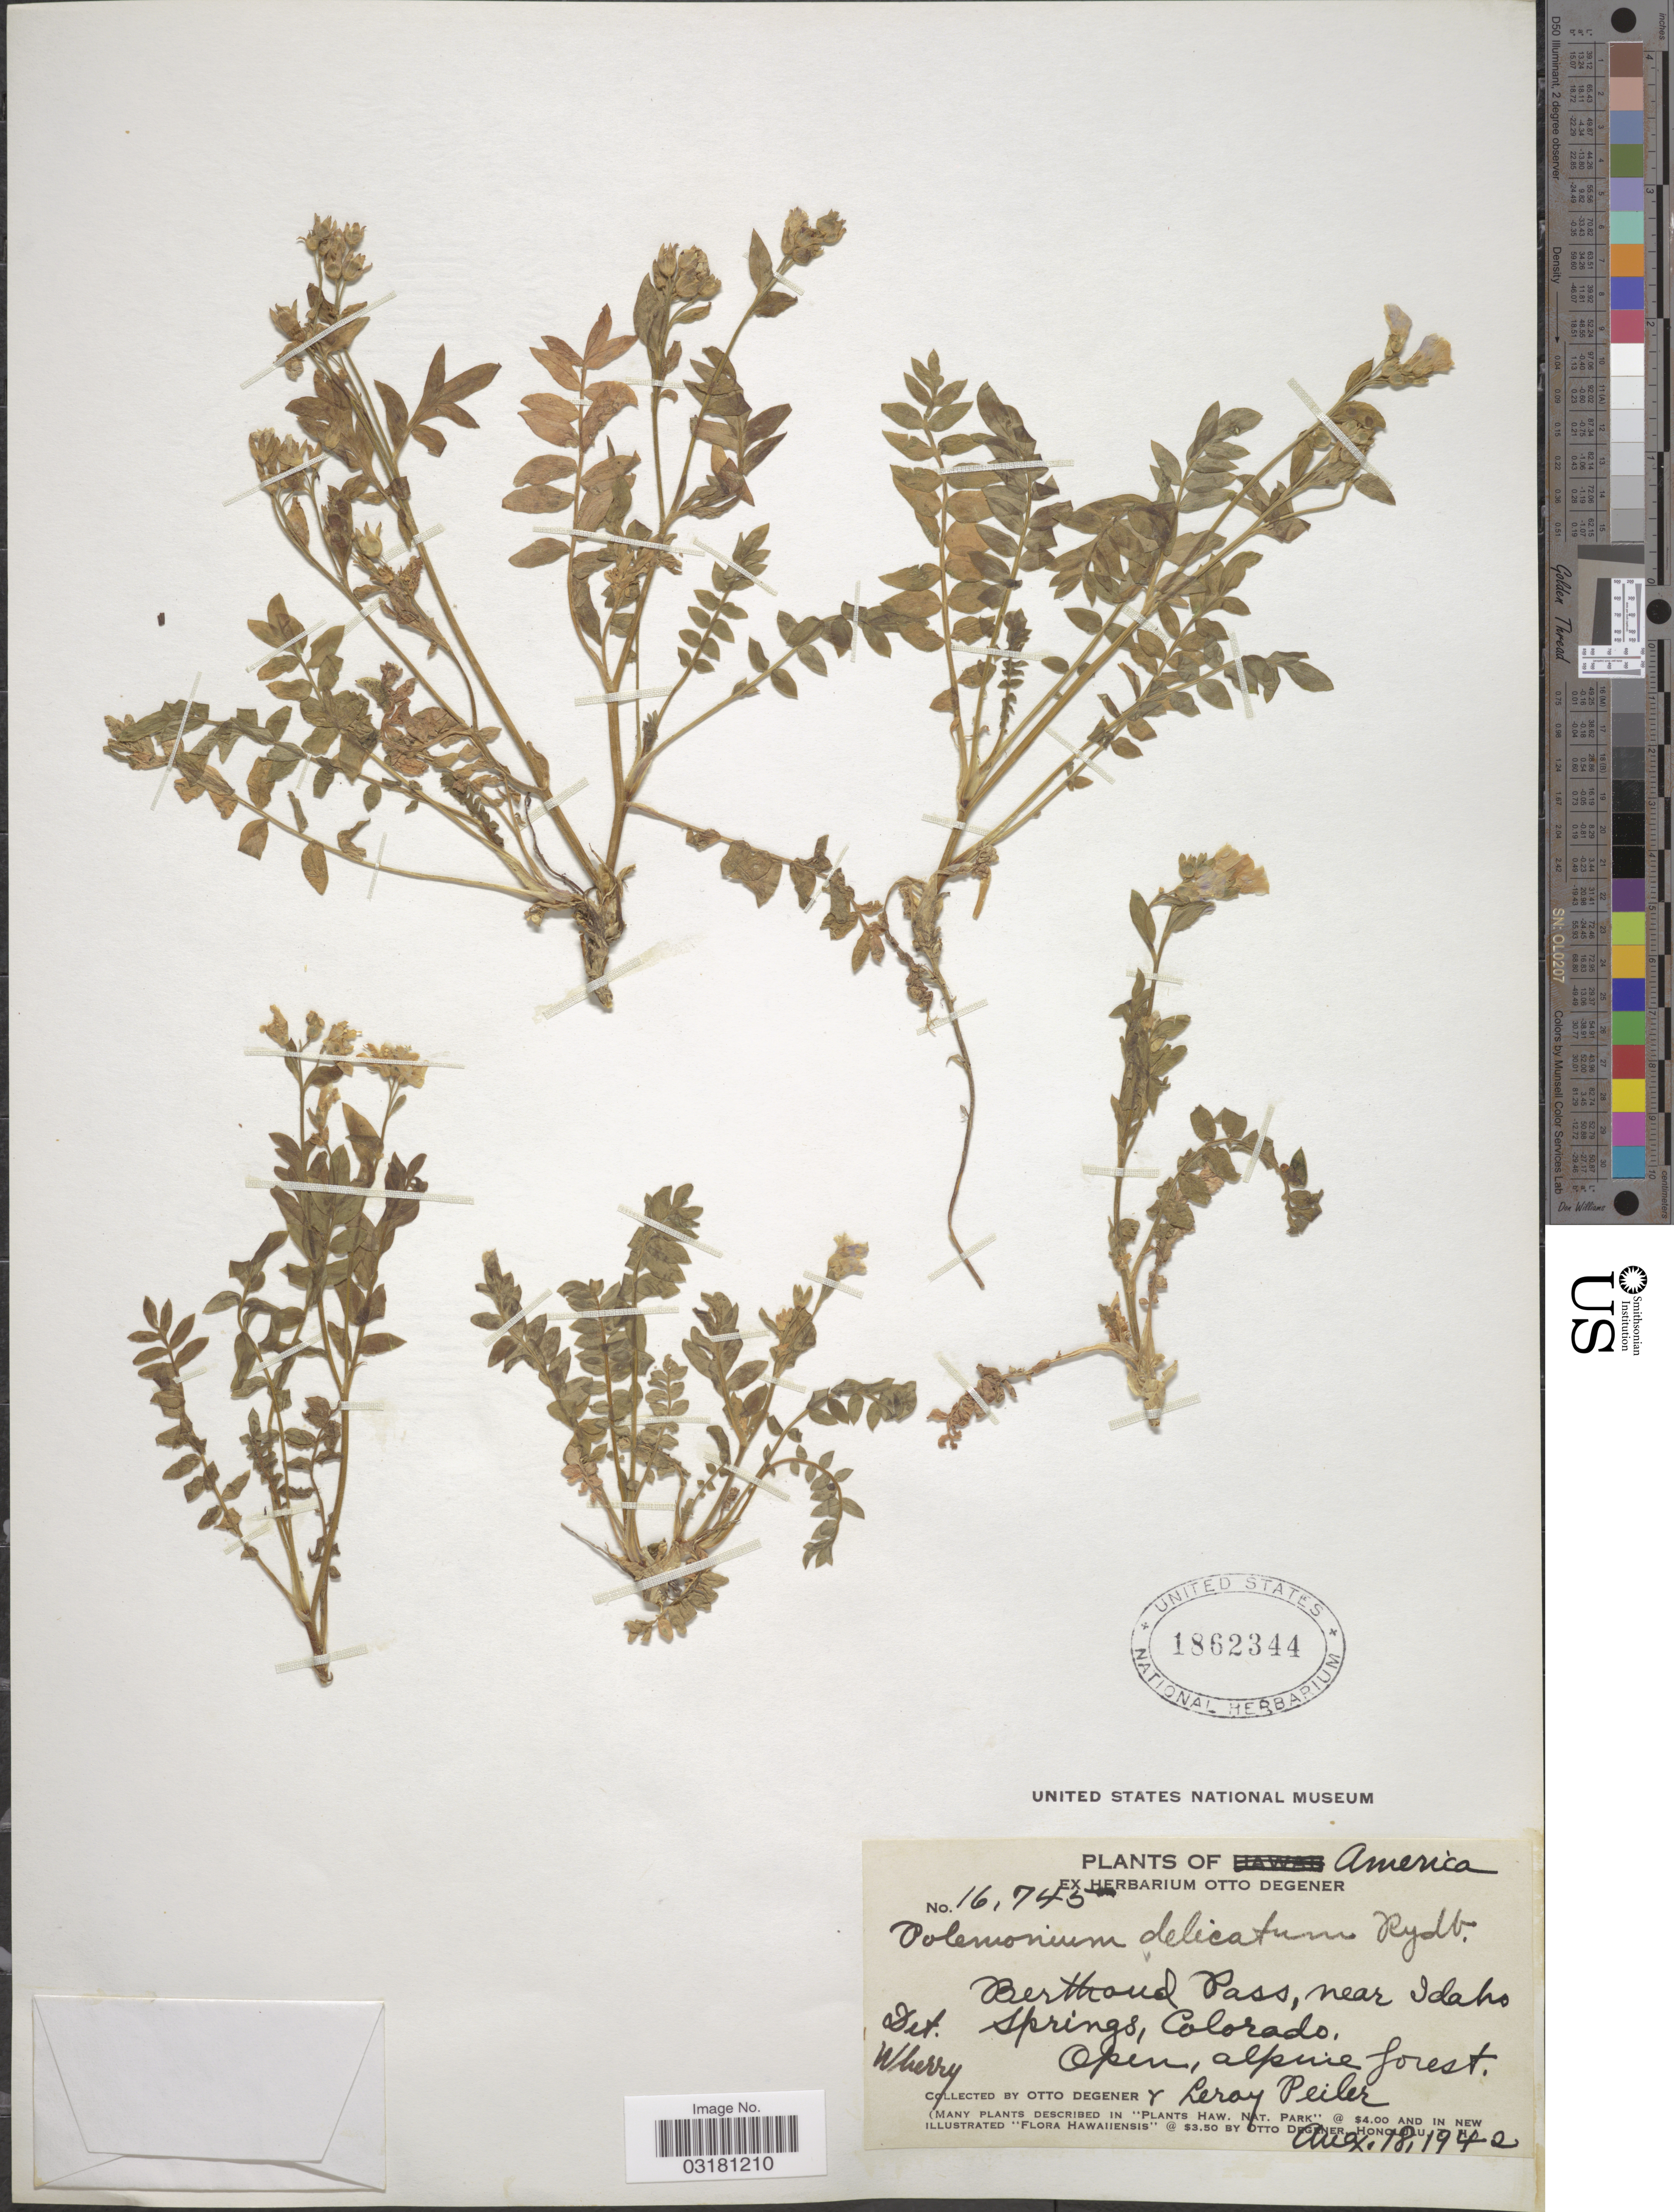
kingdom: Plantae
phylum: Tracheophyta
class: Magnoliopsida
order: Ericales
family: Polemoniaceae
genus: Polemonium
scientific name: Polemonium delicatum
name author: Rydb.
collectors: O. Degener & L. Peiler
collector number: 16745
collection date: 1942-08-18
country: United States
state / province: Colorado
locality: Berthoud Pass, near Idaho Springs.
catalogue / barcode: US 1862344